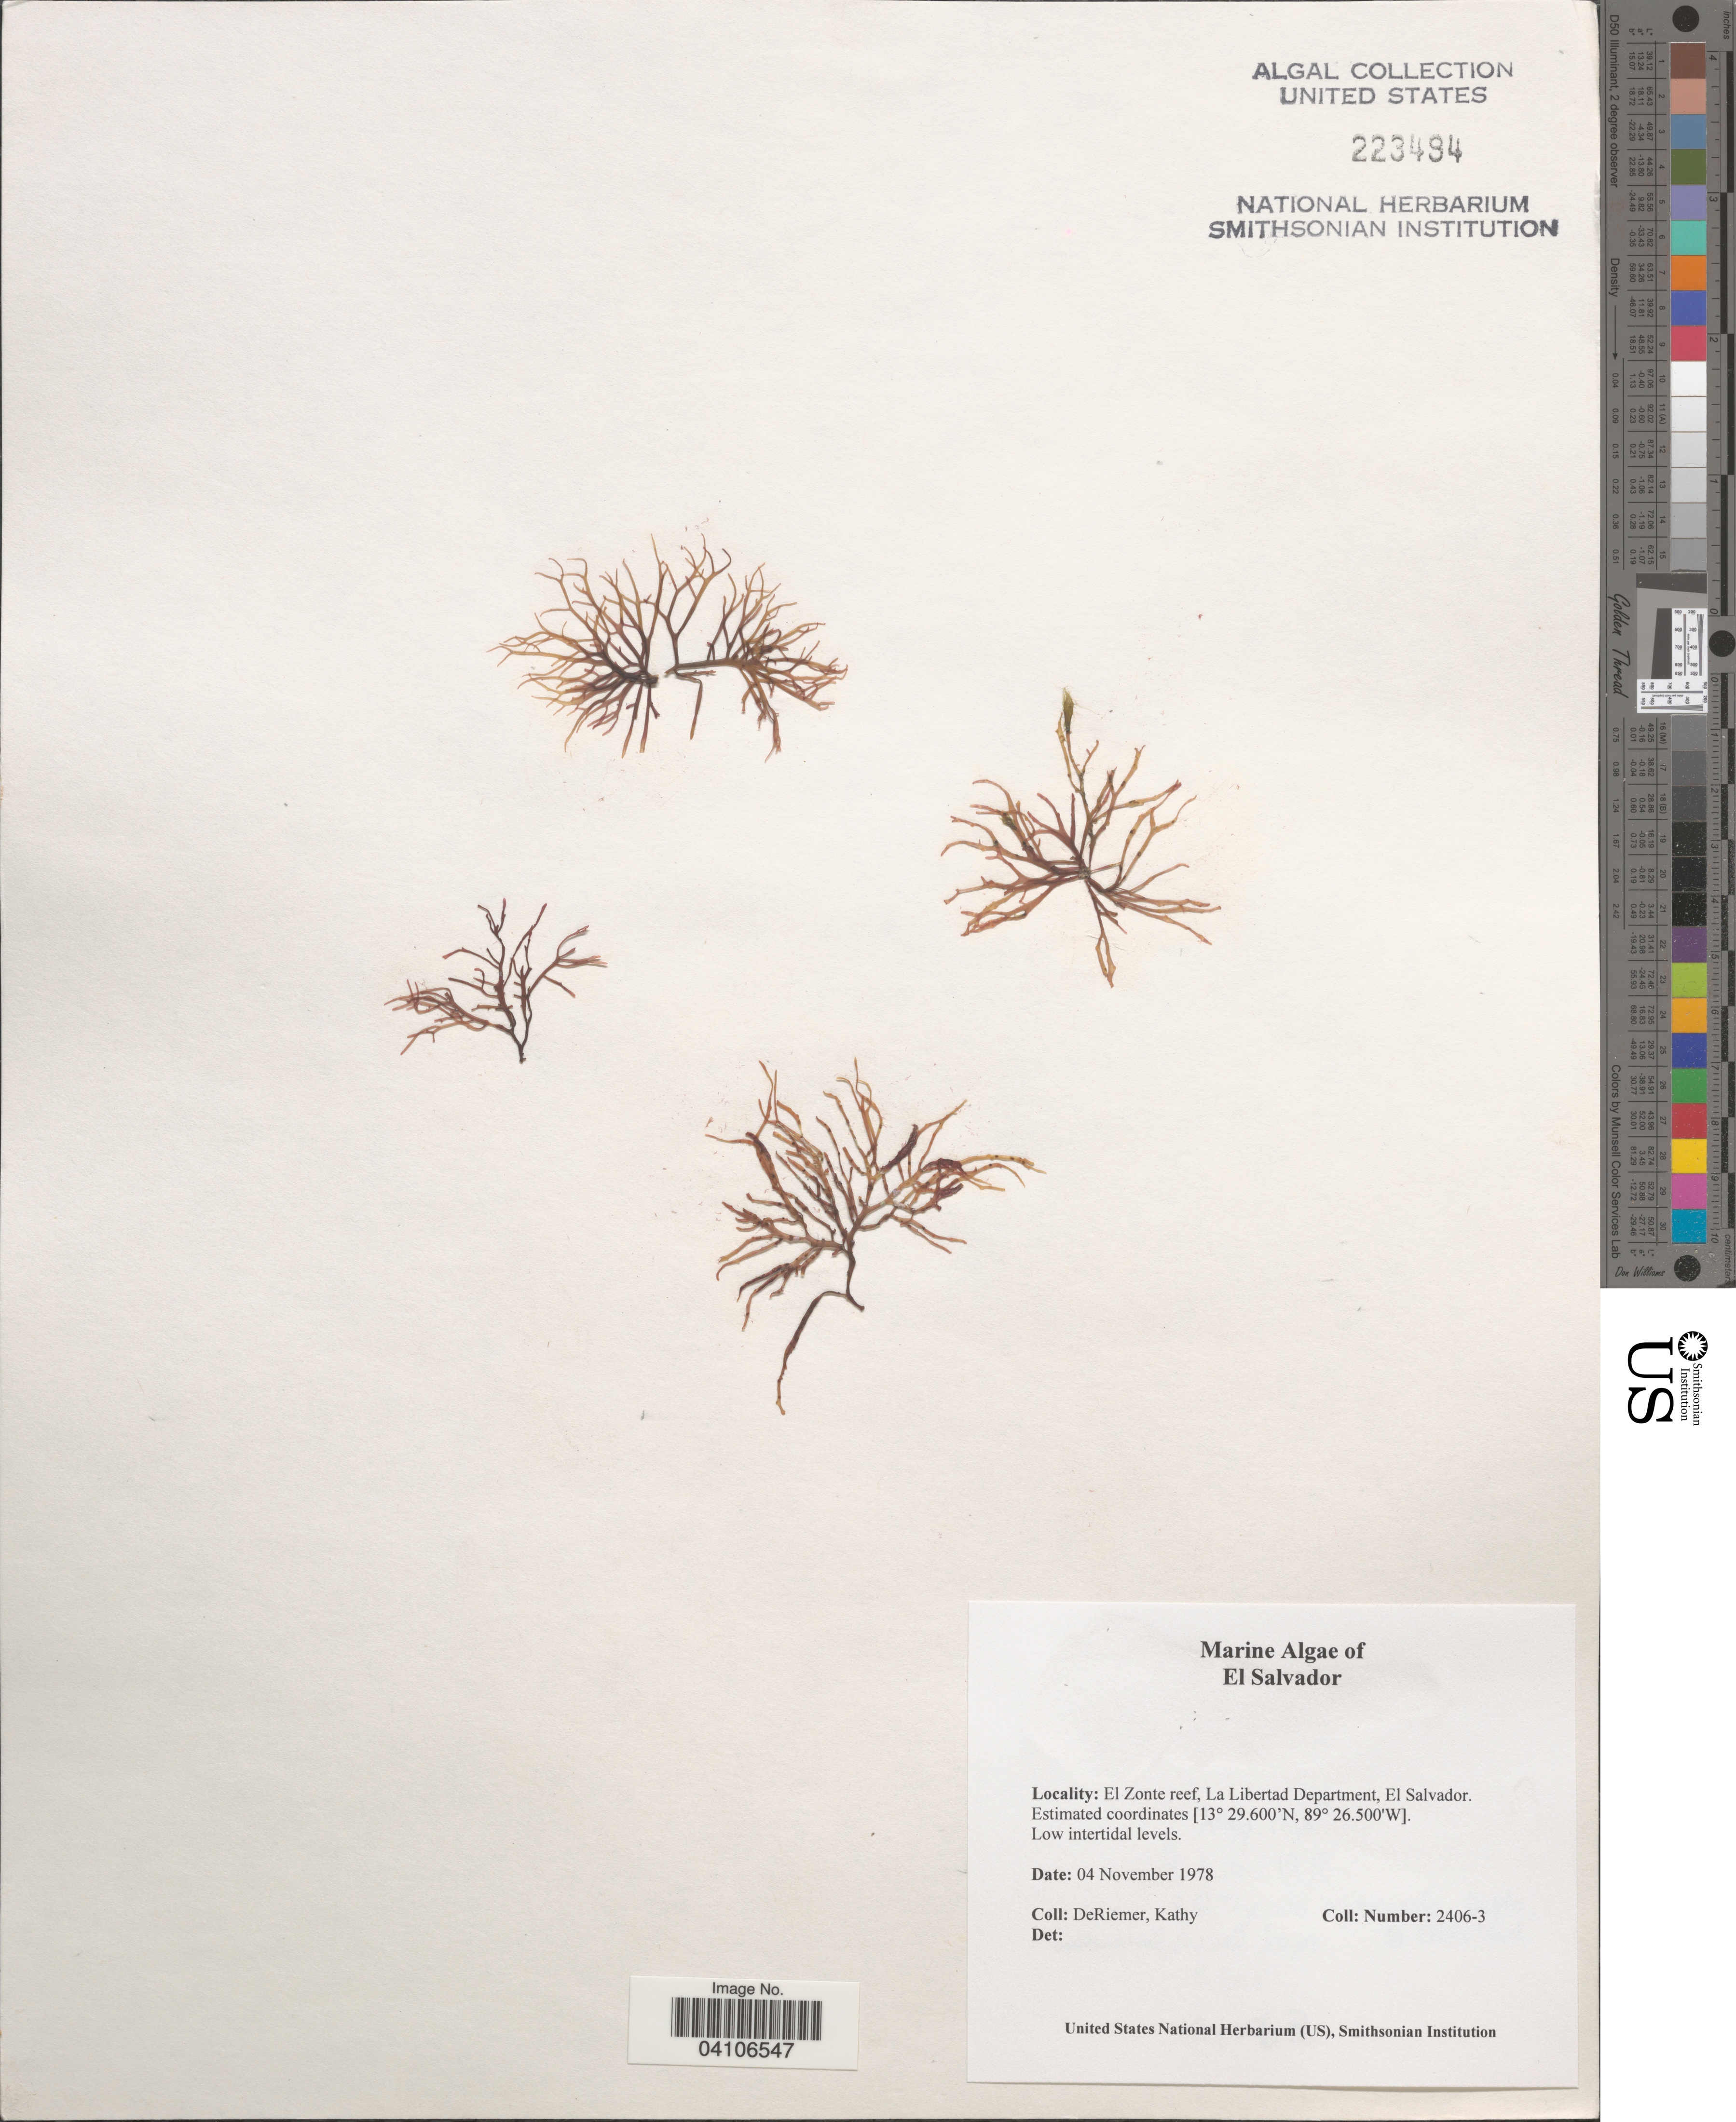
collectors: K. DeRiemer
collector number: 2406-3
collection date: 1978-11-04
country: El Salvador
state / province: La Libertad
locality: El Zonte reef, La Libertad Department.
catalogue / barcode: US 223494